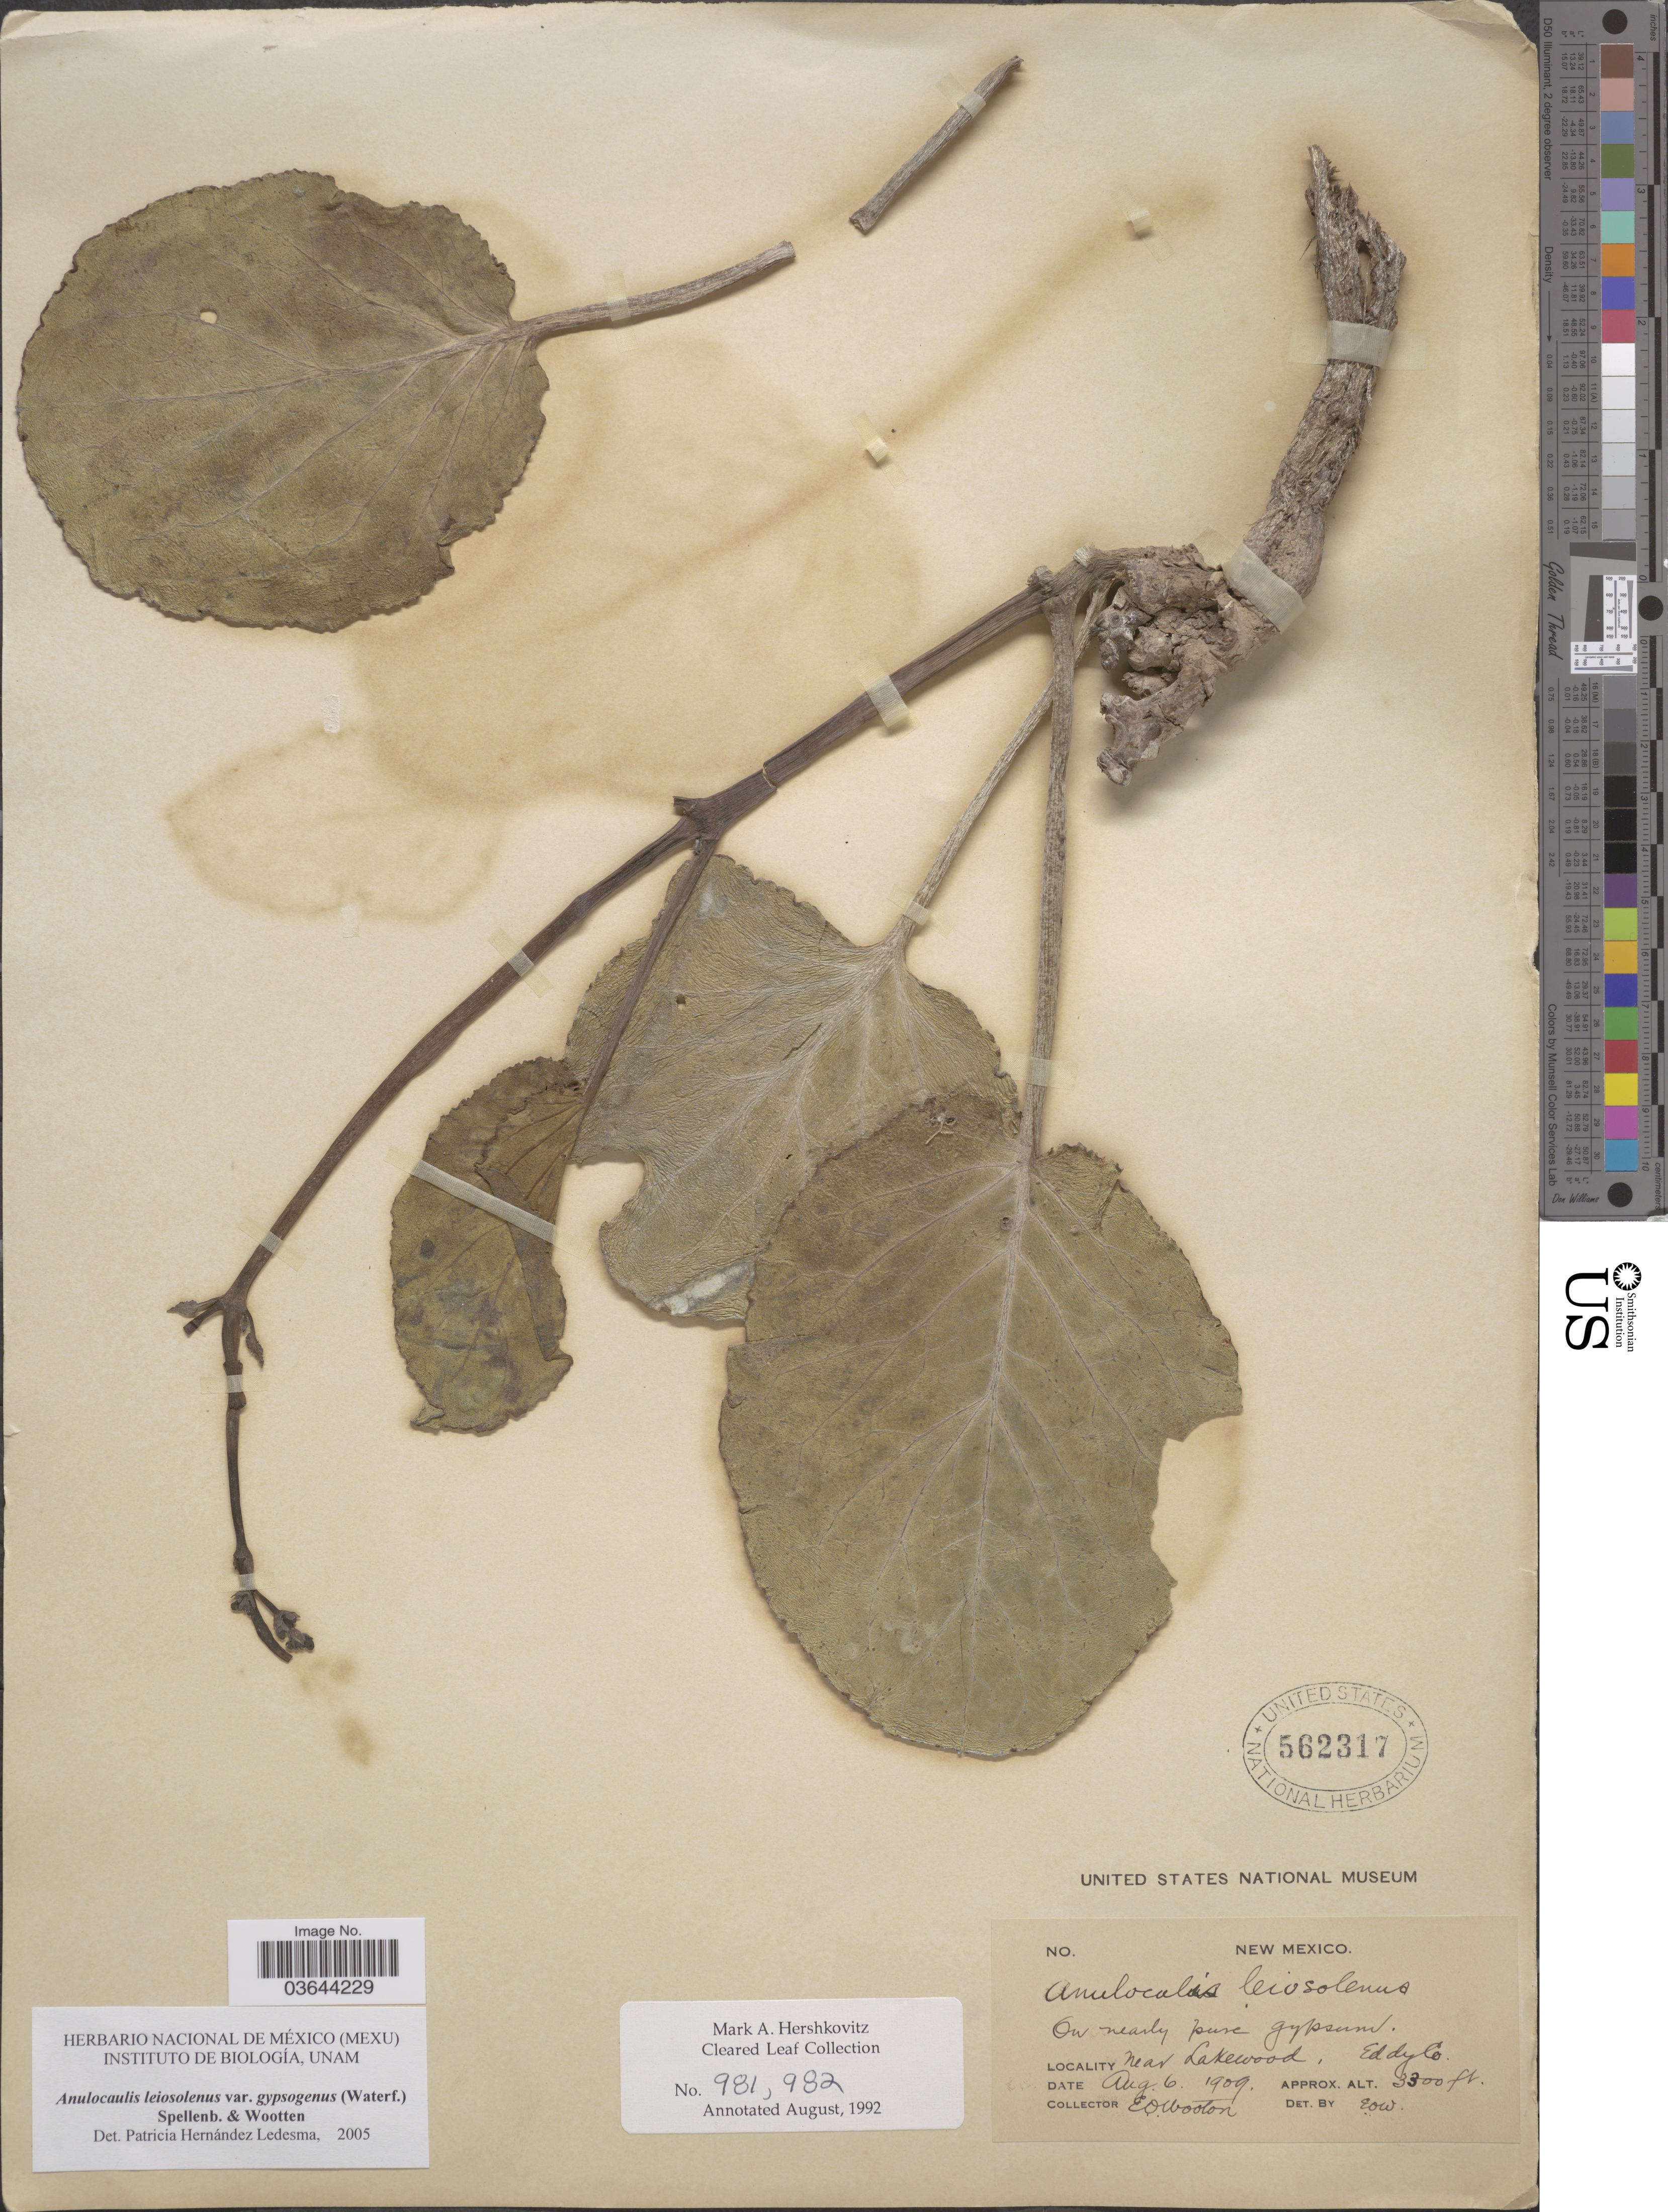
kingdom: Plantae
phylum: Tracheophyta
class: Magnoliopsida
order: Caryophyllales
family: Nyctaginaceae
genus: Anulocaulis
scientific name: Anulocaulis leiosolenus var. gypsogenus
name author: (Waterf.) Spellenb. & Wootten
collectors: E. O. Wooton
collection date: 1909-08-06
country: United States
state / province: New Mexico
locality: Near Lakewood, Eddy Co.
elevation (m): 1006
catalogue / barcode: US 562317